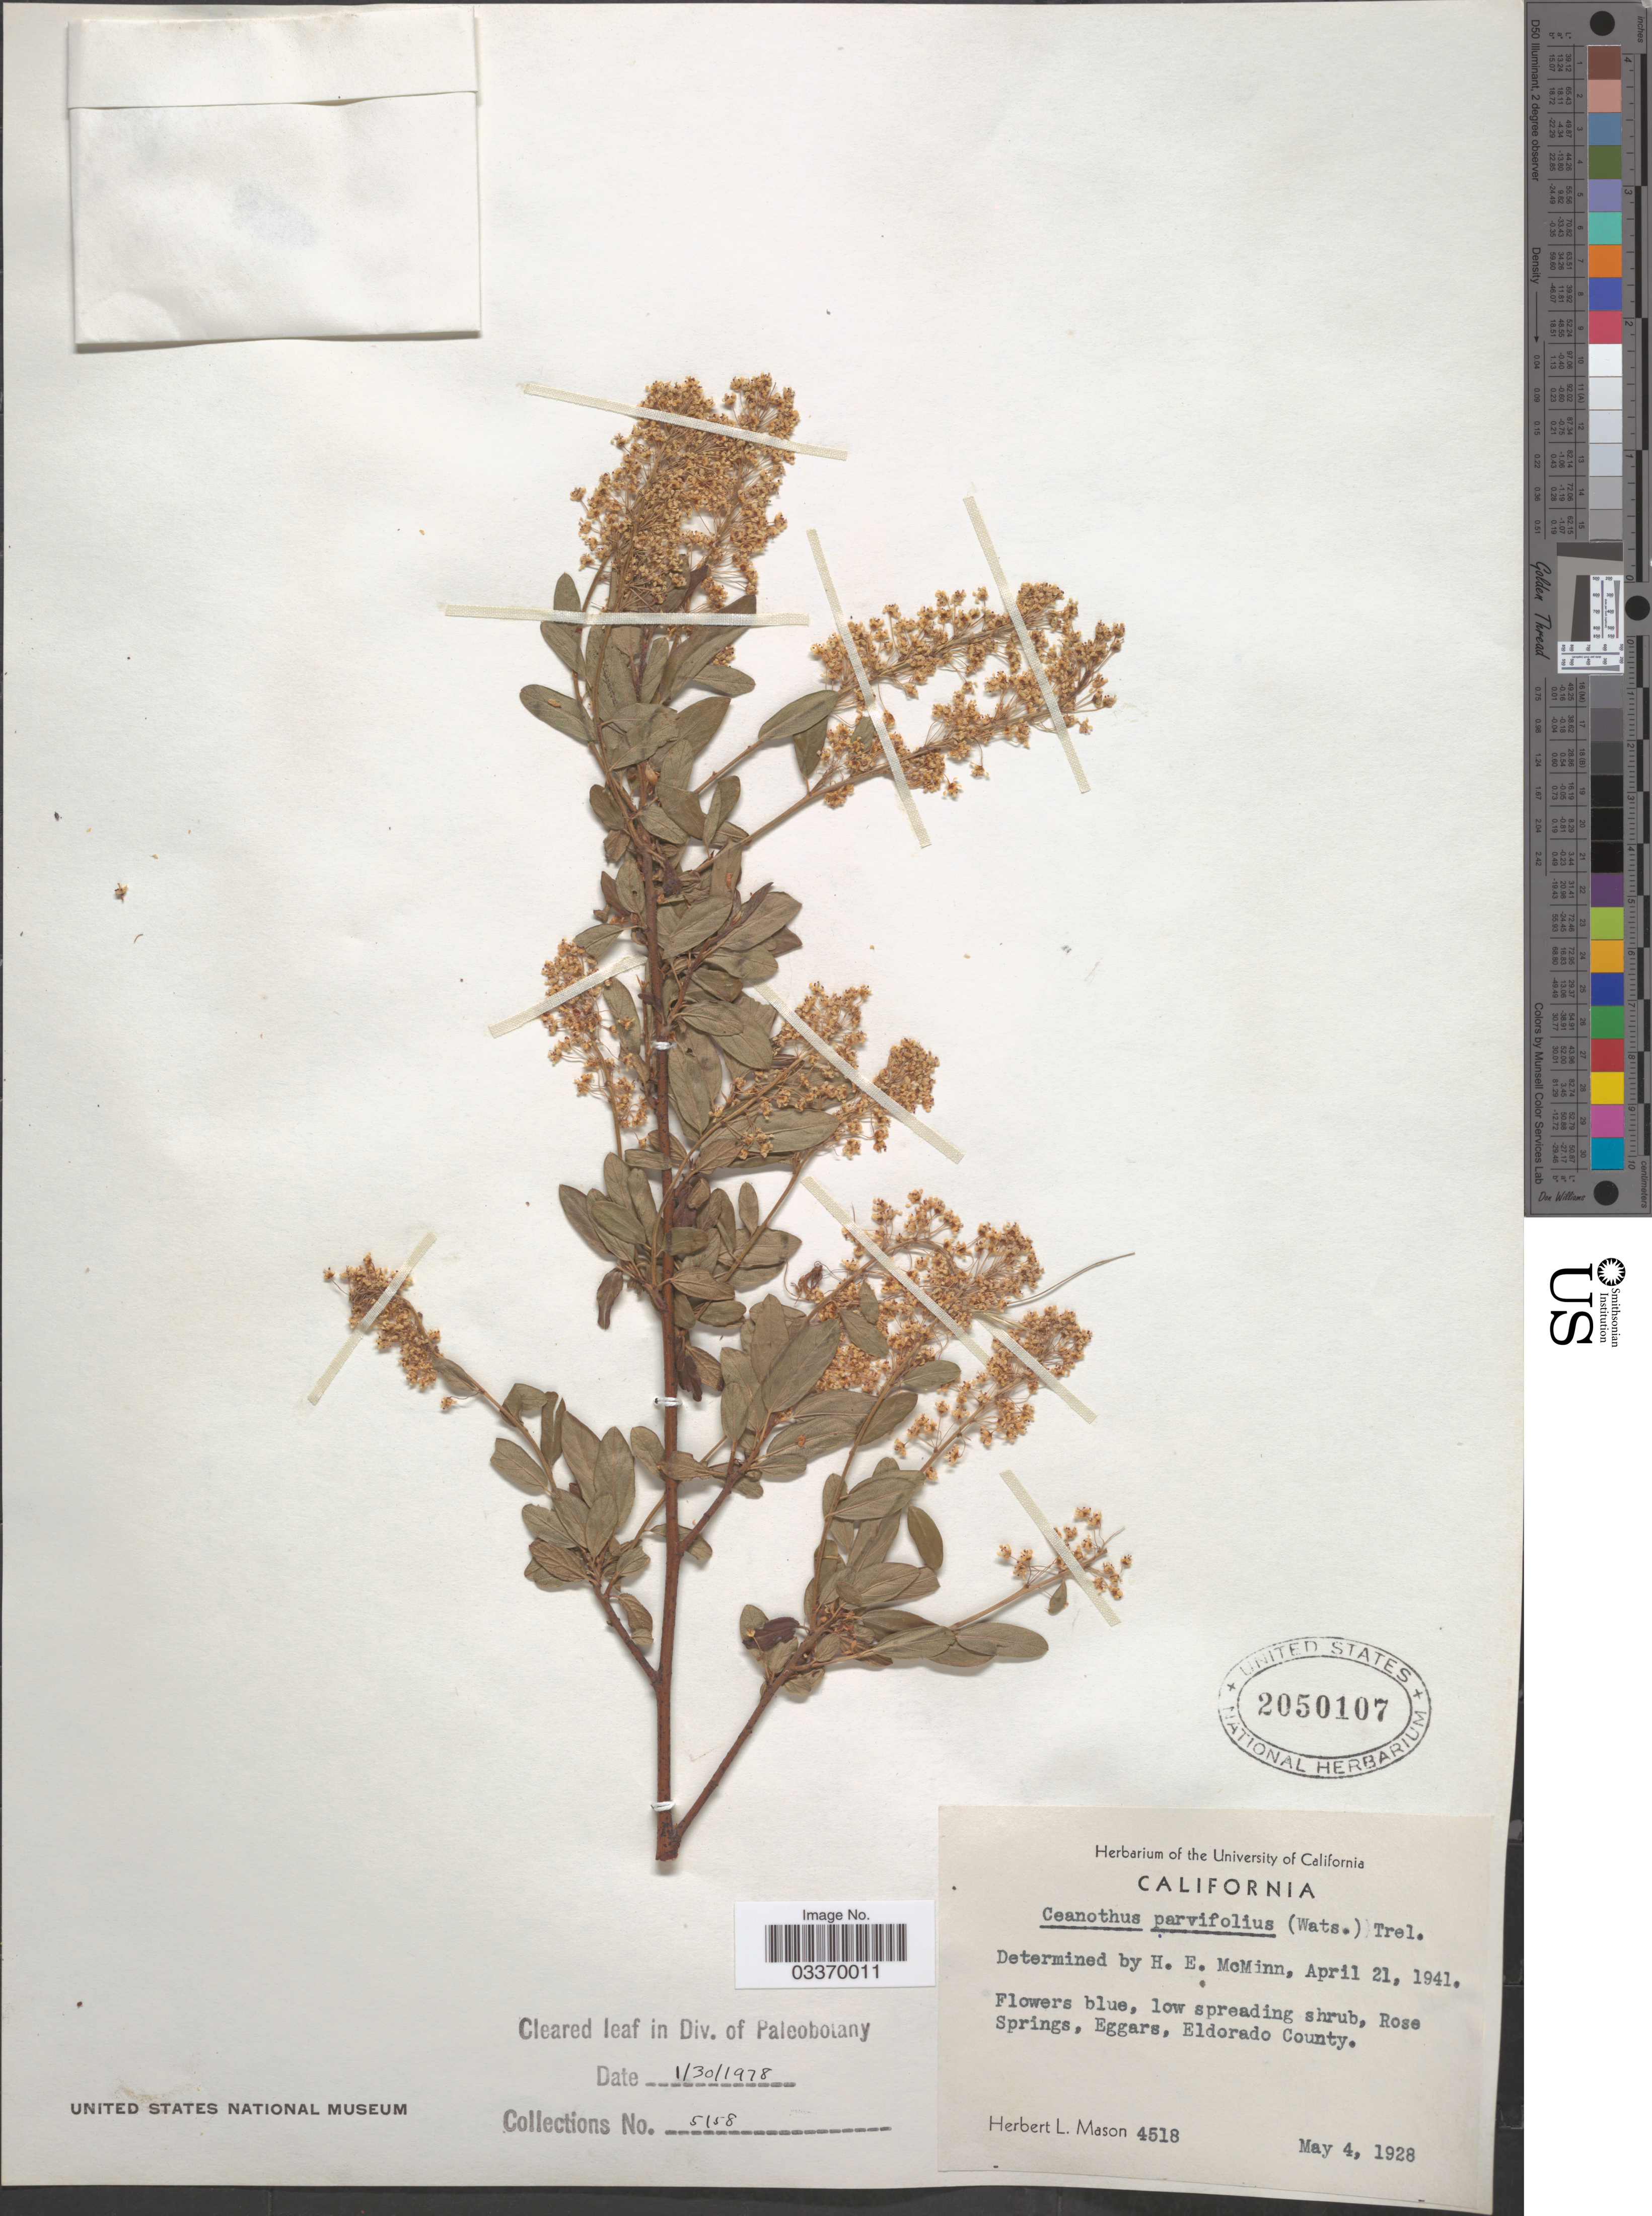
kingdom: Plantae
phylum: Tracheophyta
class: Magnoliopsida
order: Rosales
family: Rhamnaceae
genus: Ceanothus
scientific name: Ceanothus parvifolius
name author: (S. Watson) Trel.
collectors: H. L. Mason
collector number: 4518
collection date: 1928-05-04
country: United States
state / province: California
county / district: El Dorado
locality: Rose Springs, Eggars, Eldorado County.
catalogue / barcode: US 2050107